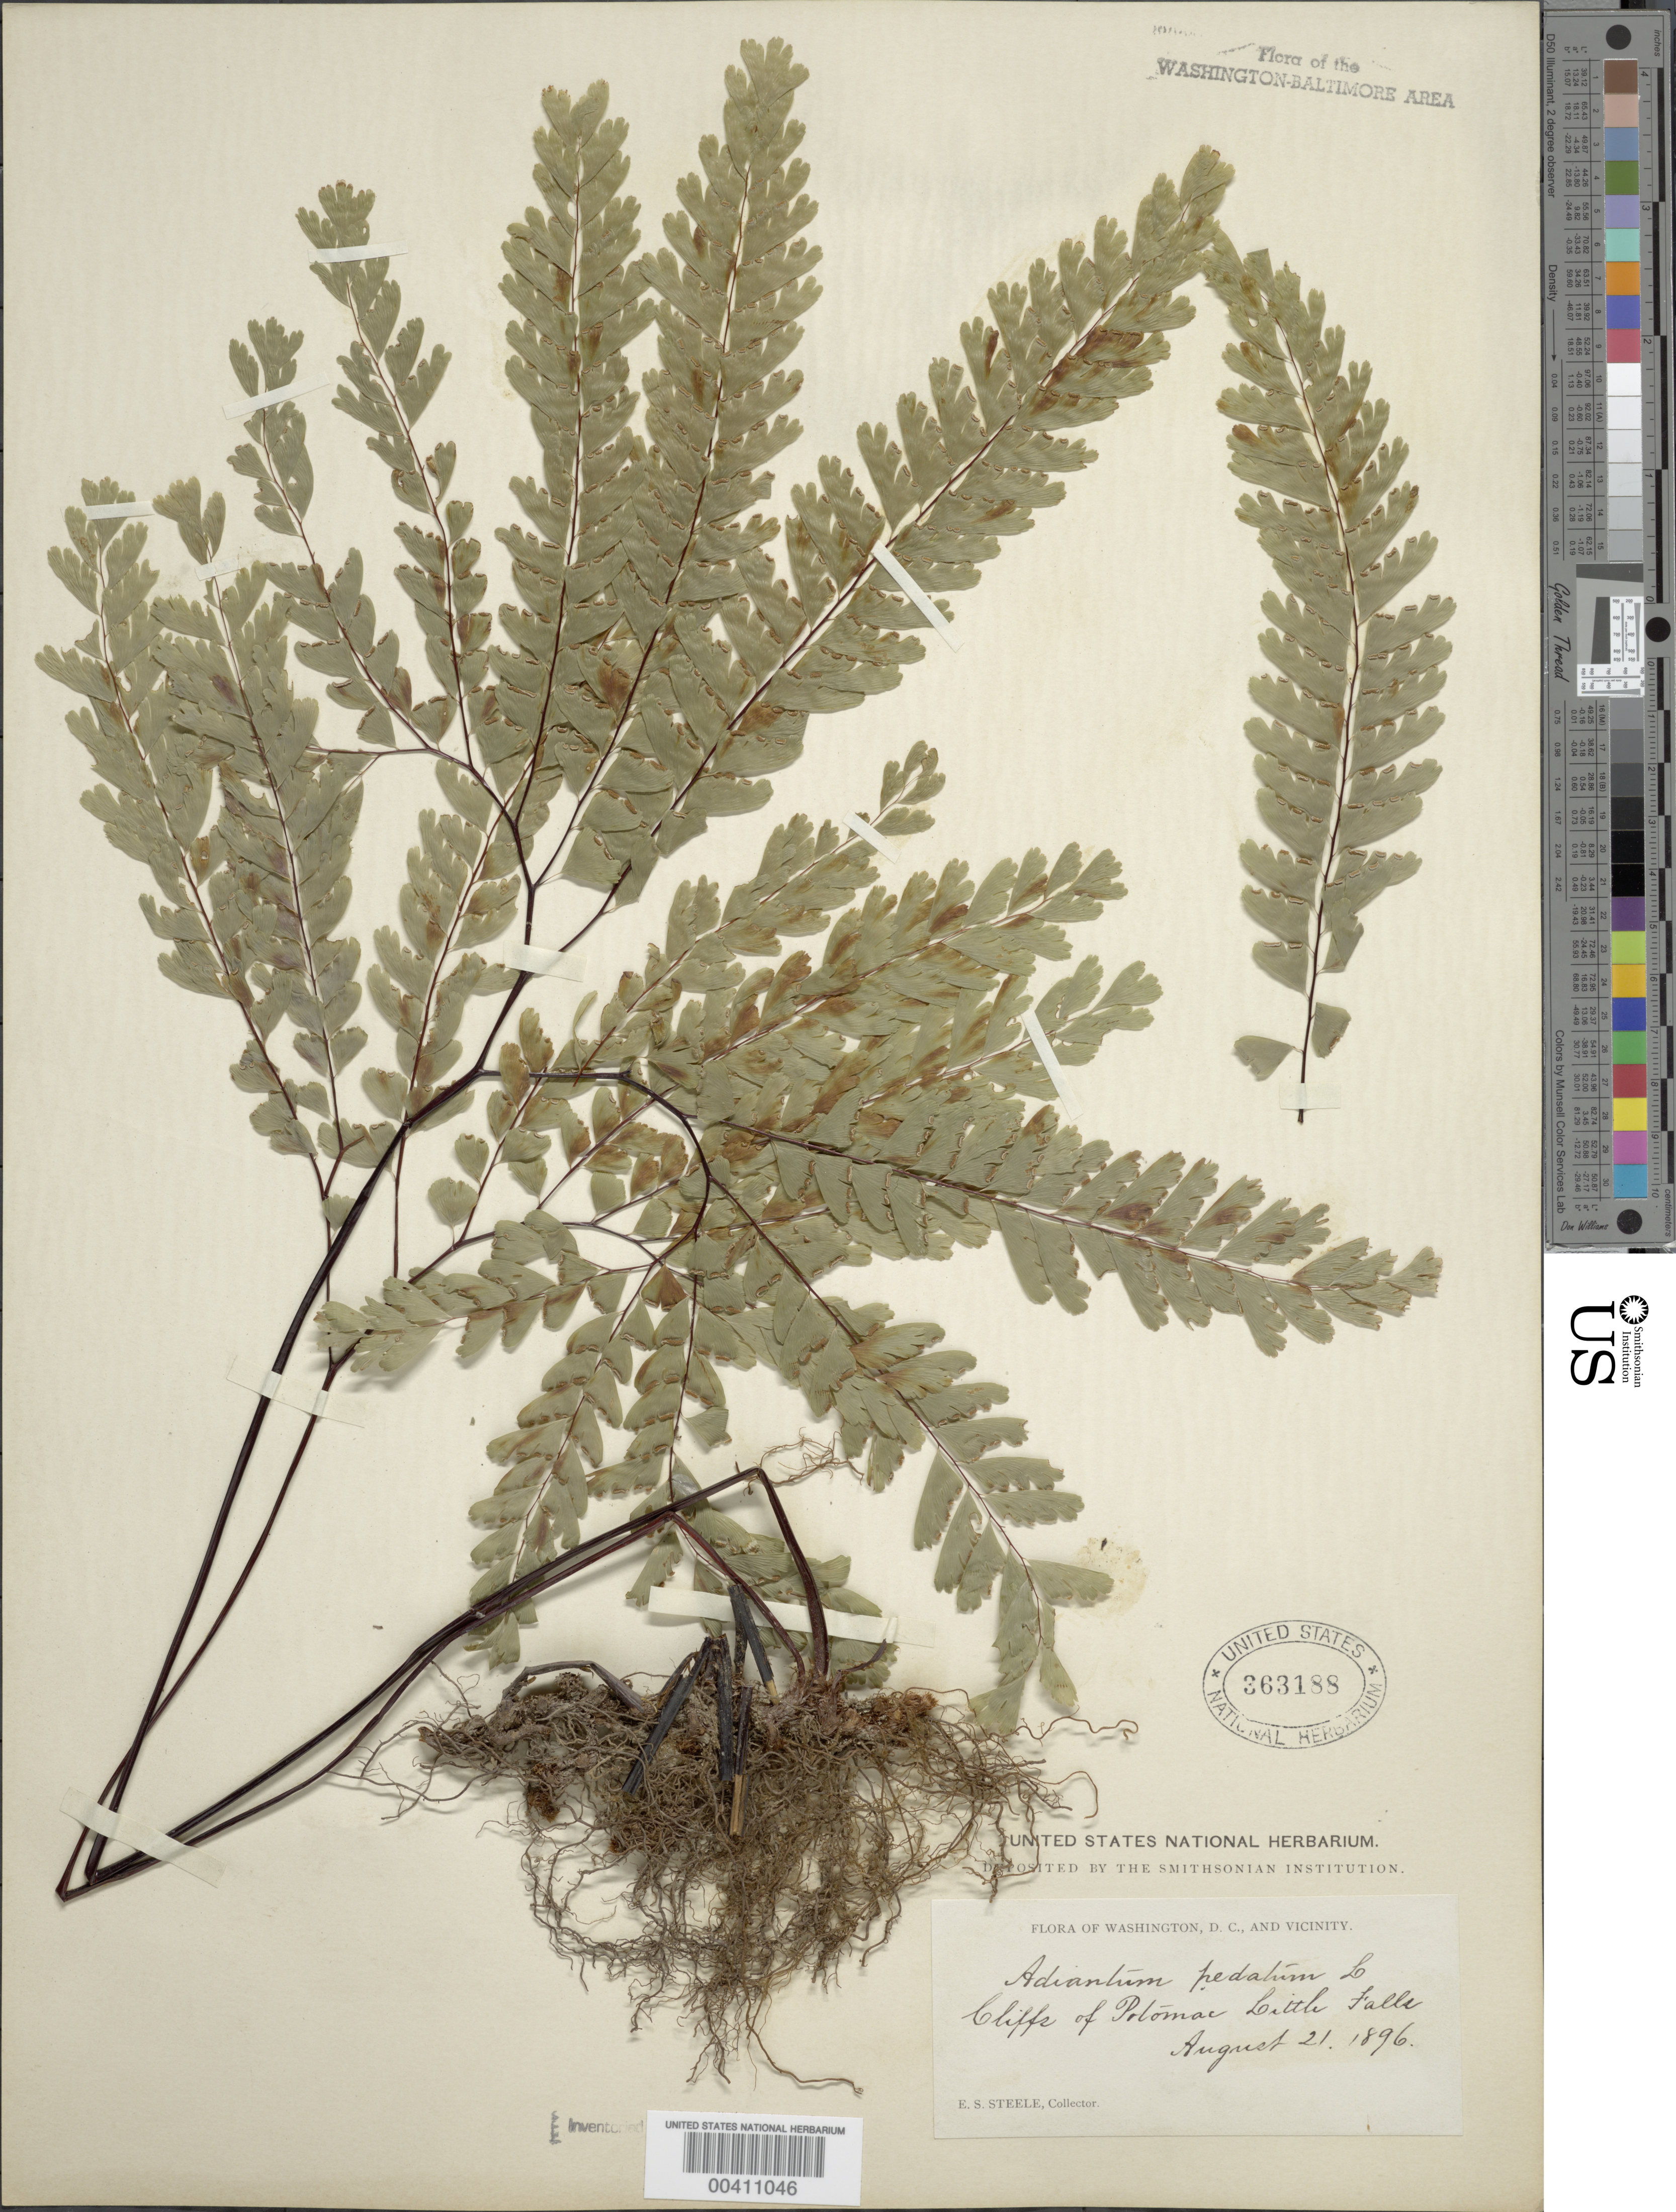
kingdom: Plantae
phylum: Tracheophyta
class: Polypodiopsida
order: Polypodiales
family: Pteridaceae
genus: Adiantum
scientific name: Adiantum pedatum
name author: L.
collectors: E. Steele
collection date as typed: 21 Aug 1896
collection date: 1896-08-21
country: United States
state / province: Maryland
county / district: Anne Arundel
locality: Little Falls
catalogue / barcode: US 363188